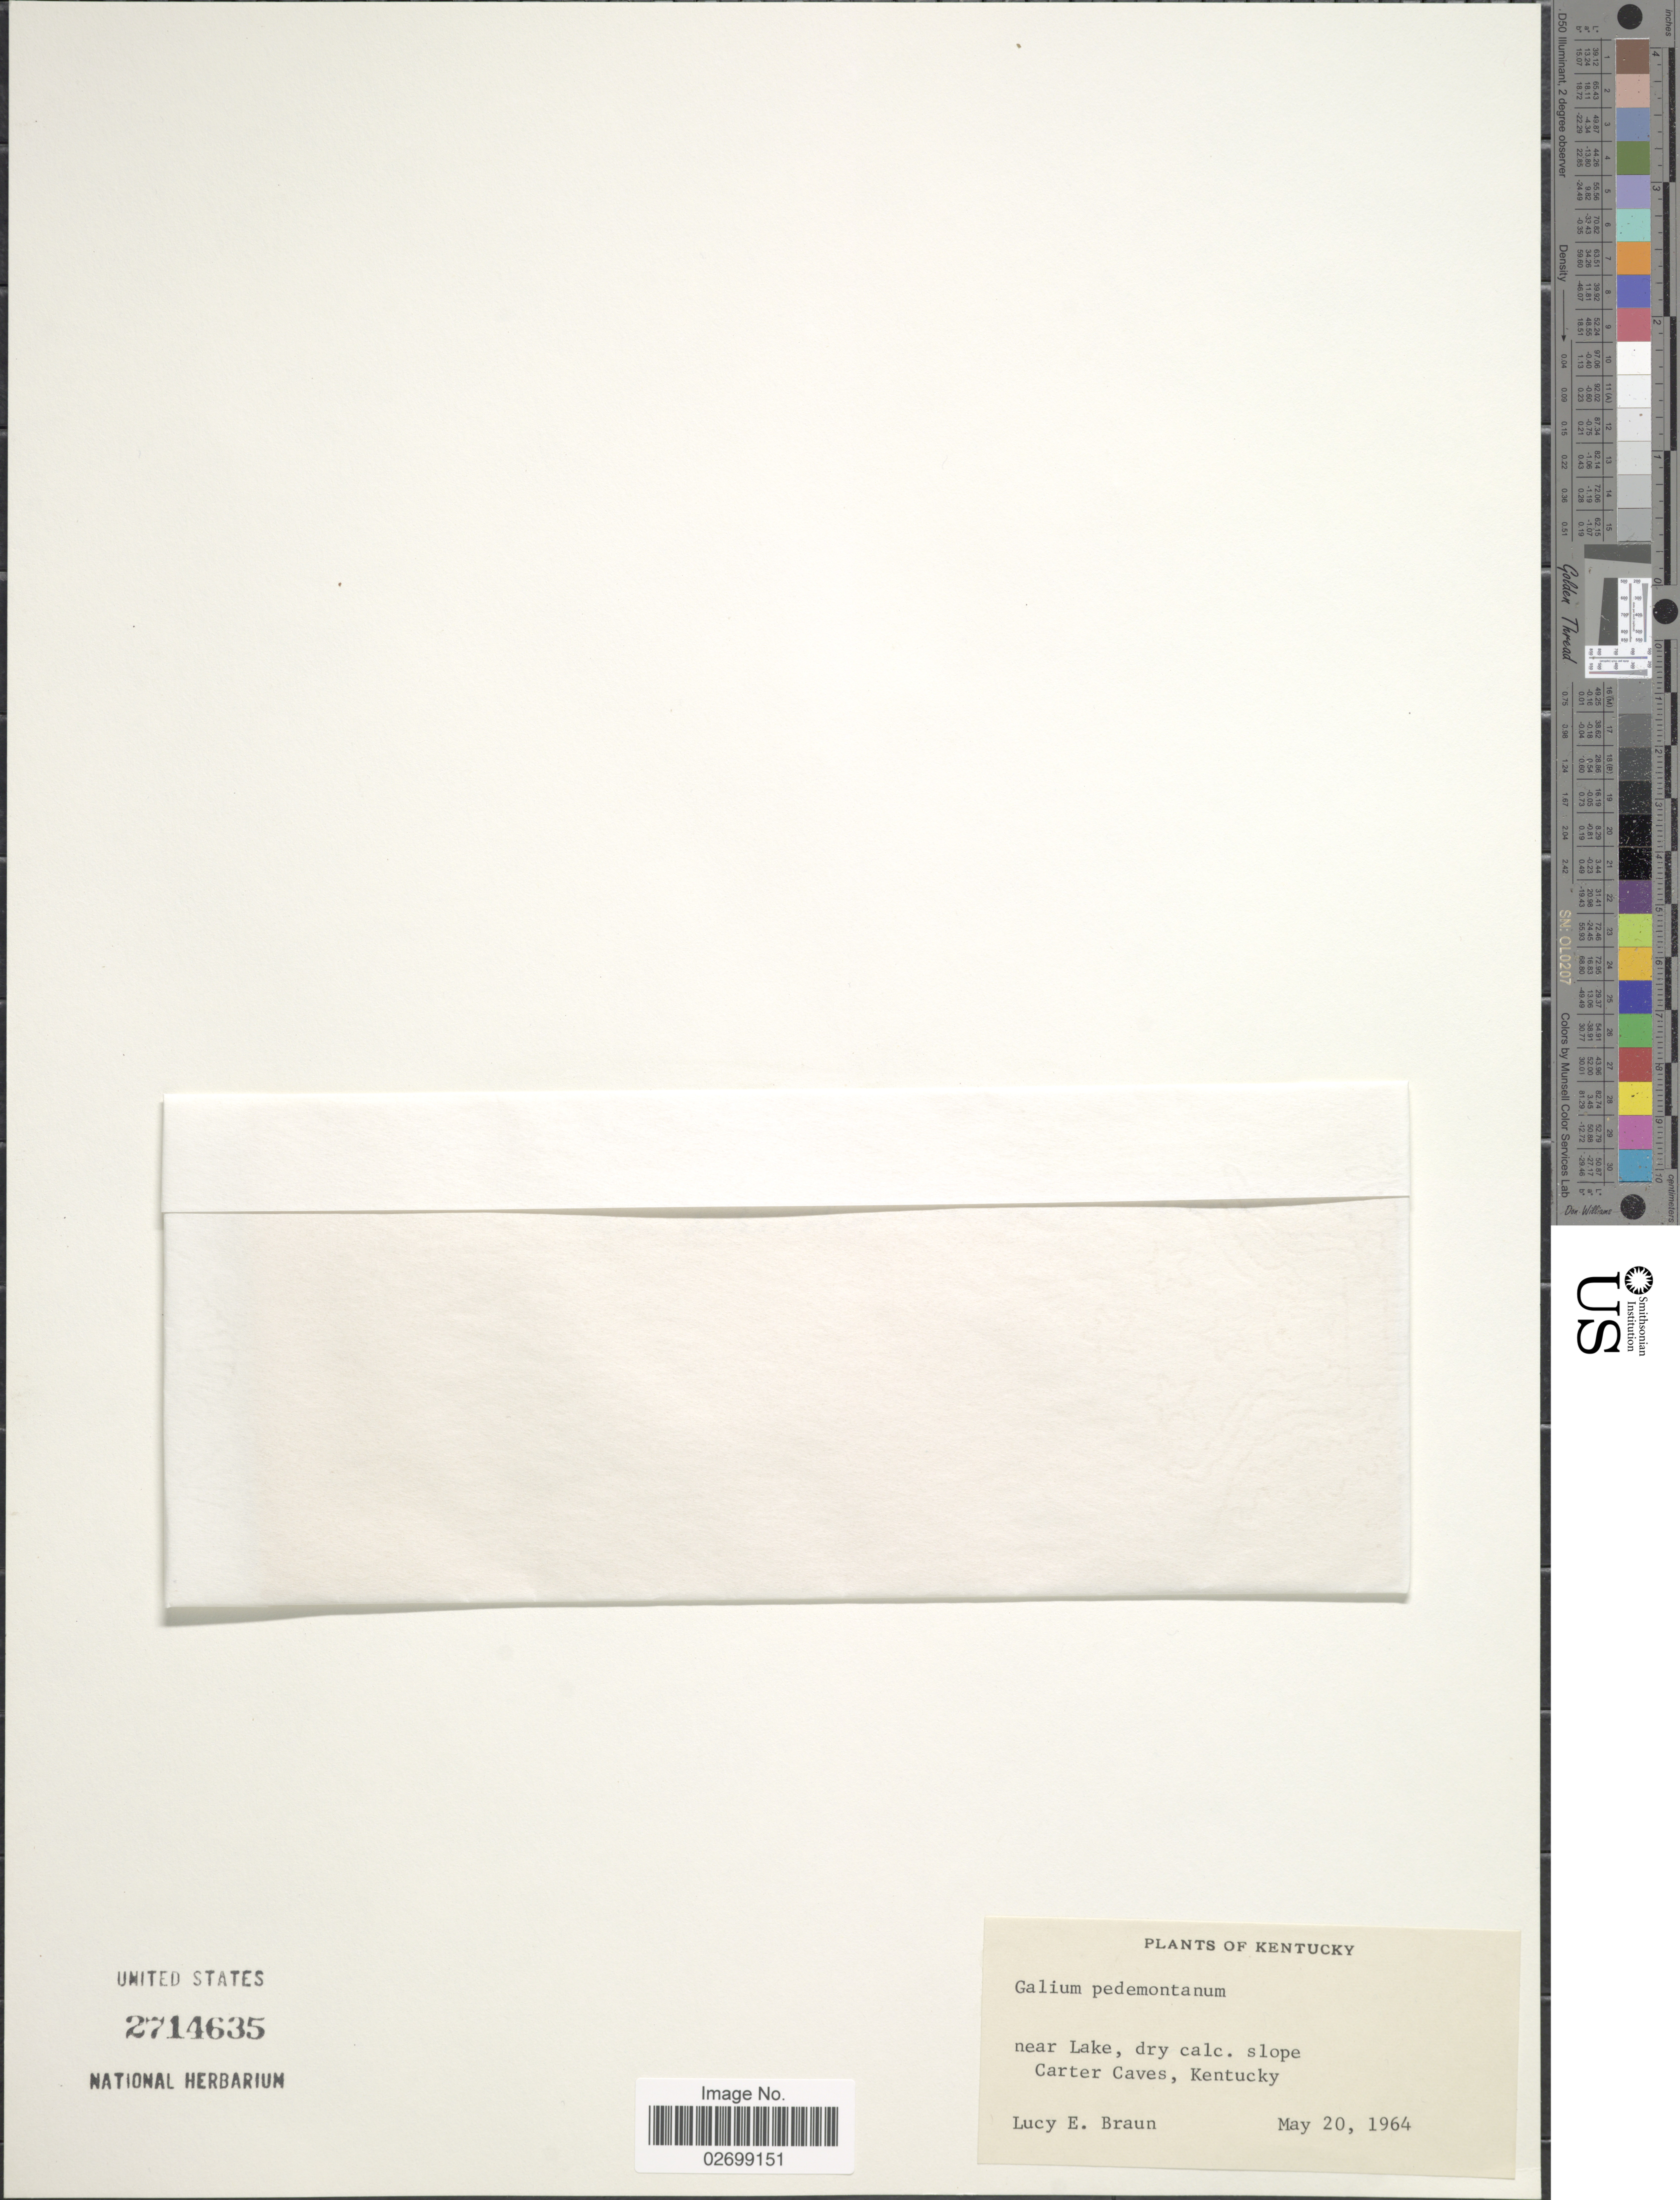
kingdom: Plantae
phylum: Tracheophyta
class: Magnoliopsida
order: Gentianales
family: Rubiaceae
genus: Cruciata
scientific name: Cruciata pedemontana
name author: (Bellardi) Ehrend.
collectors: L. E. Braun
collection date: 1964-05-20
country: United States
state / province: Kentucky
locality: Near Lake, dry calc. slope Carter Caves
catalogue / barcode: US 2714635